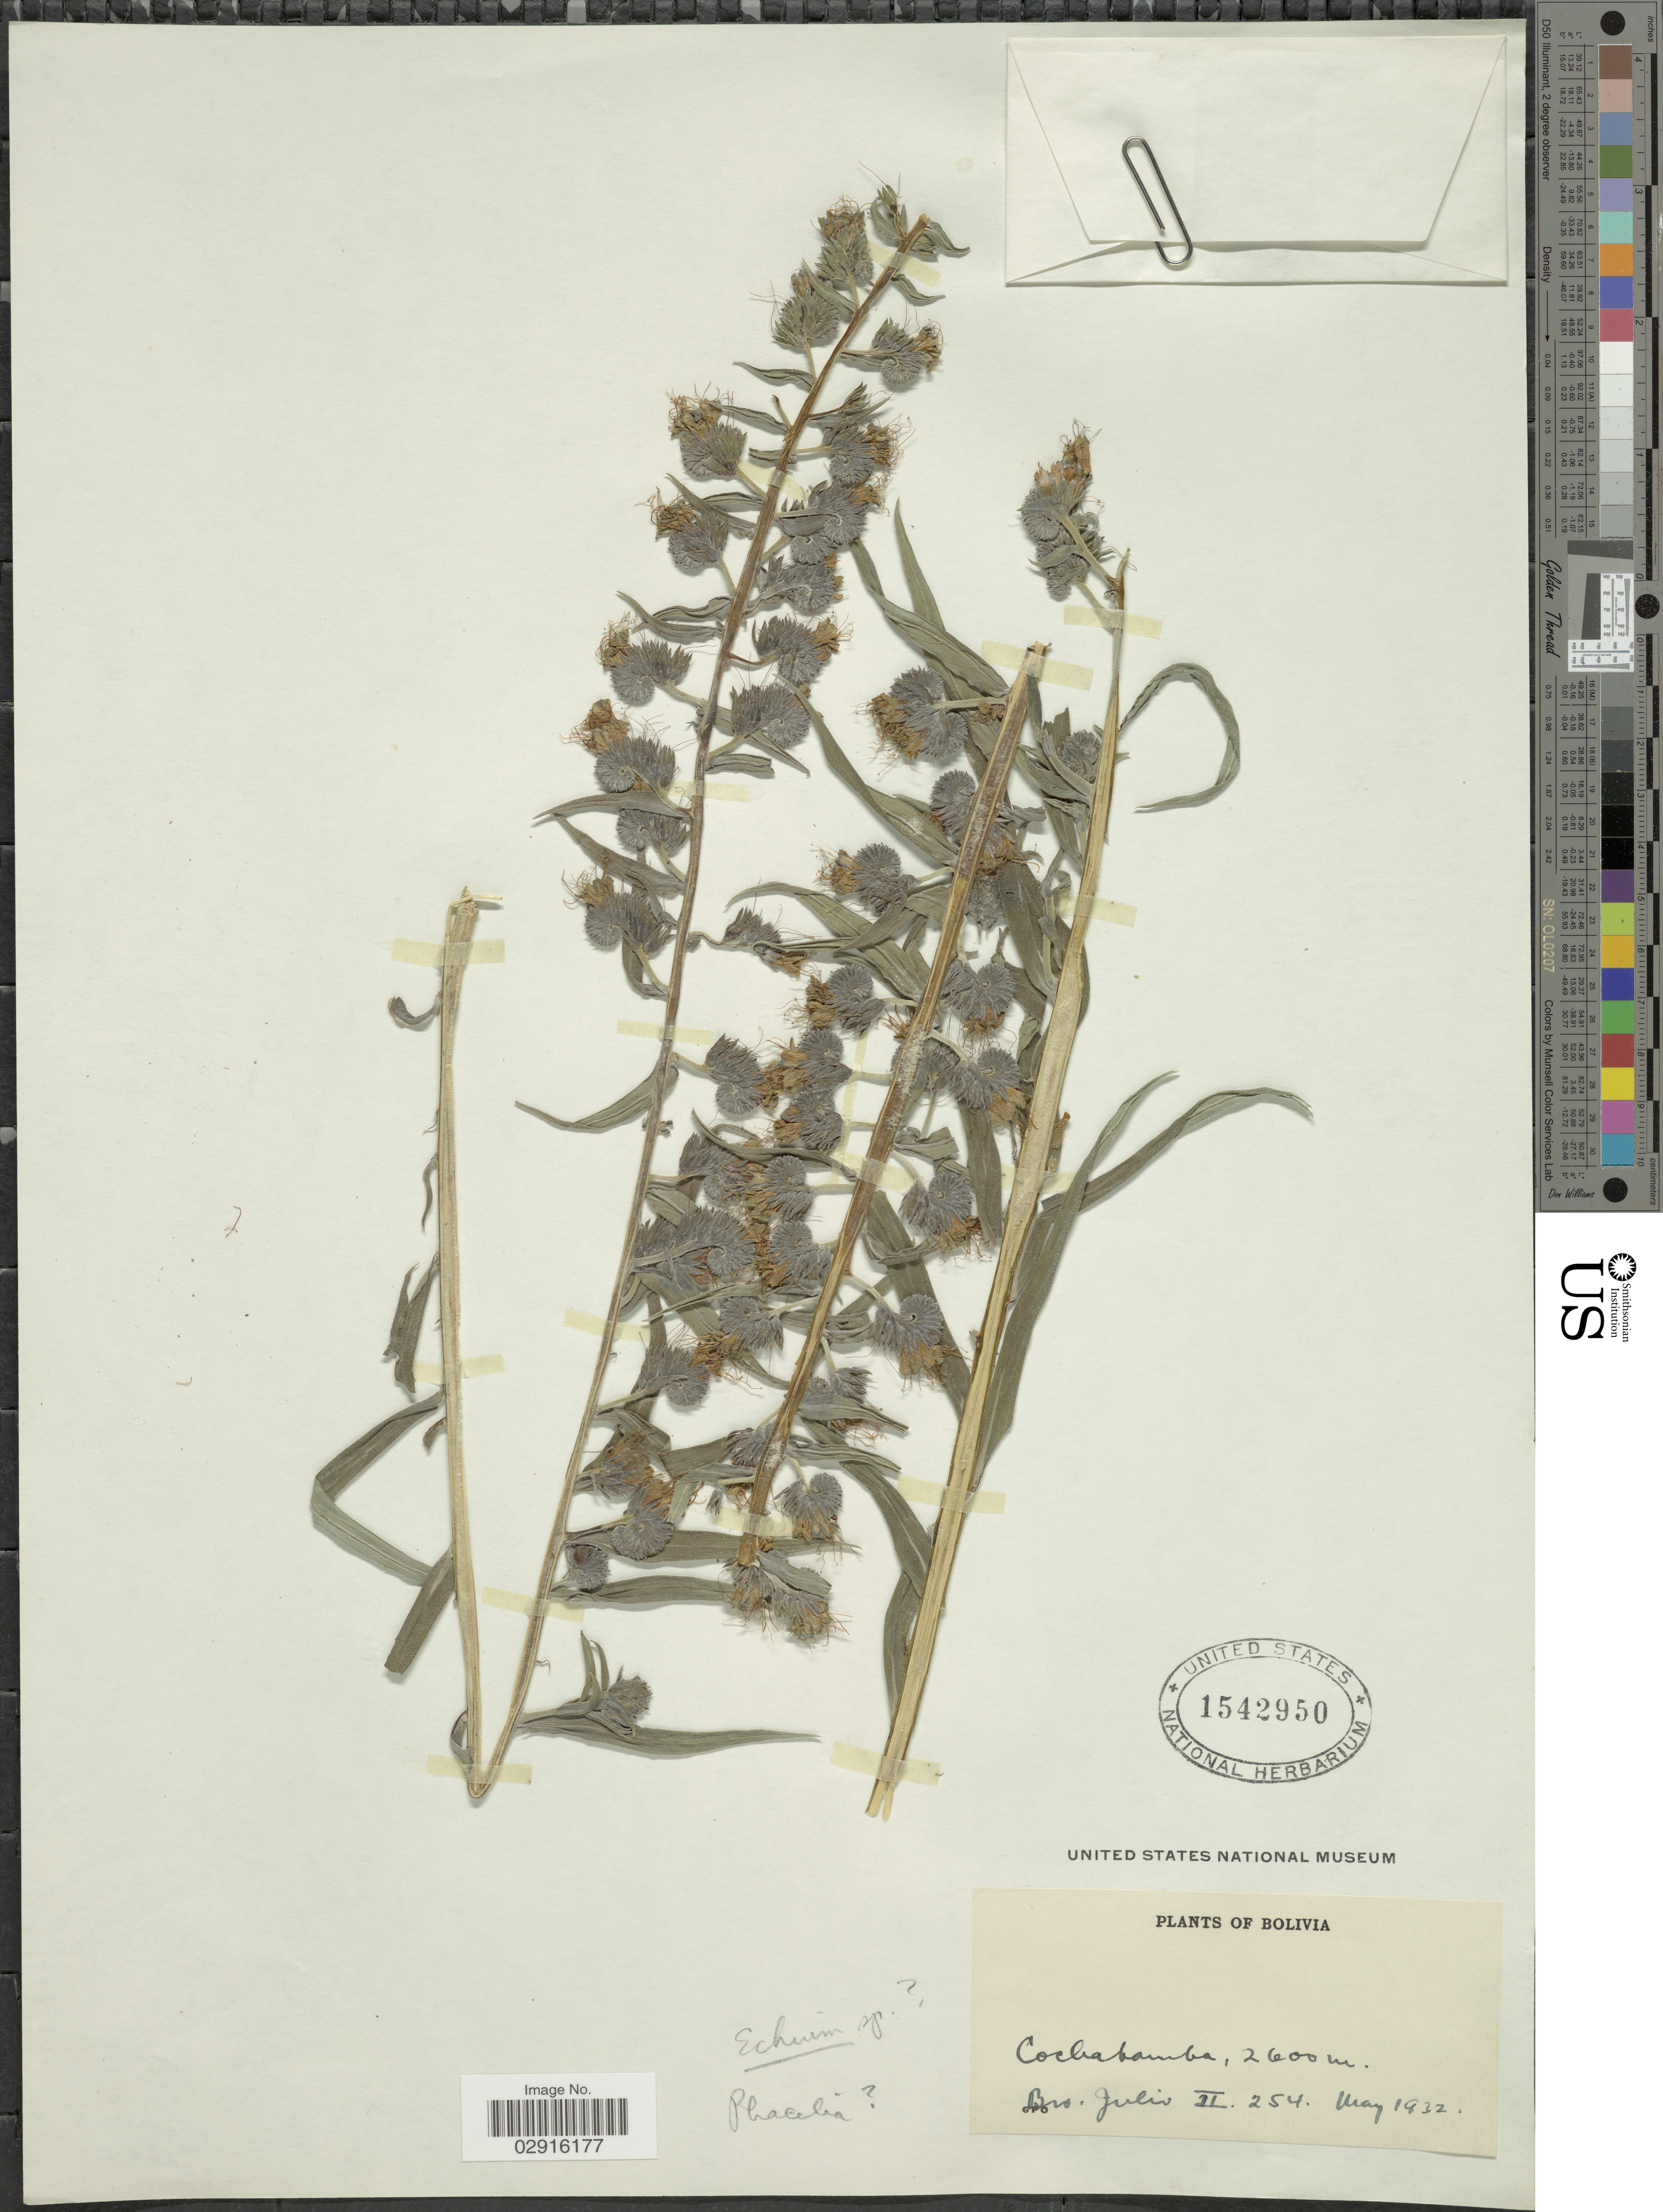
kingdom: Plantae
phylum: Tracheophyta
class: Magnoliopsida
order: Boraginales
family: Boraginaceae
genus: Echium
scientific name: Echium sp.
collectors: Bro. Julio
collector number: II254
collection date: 1932-05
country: Bolivia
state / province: Cochabamba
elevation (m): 2600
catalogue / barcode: US 1542950